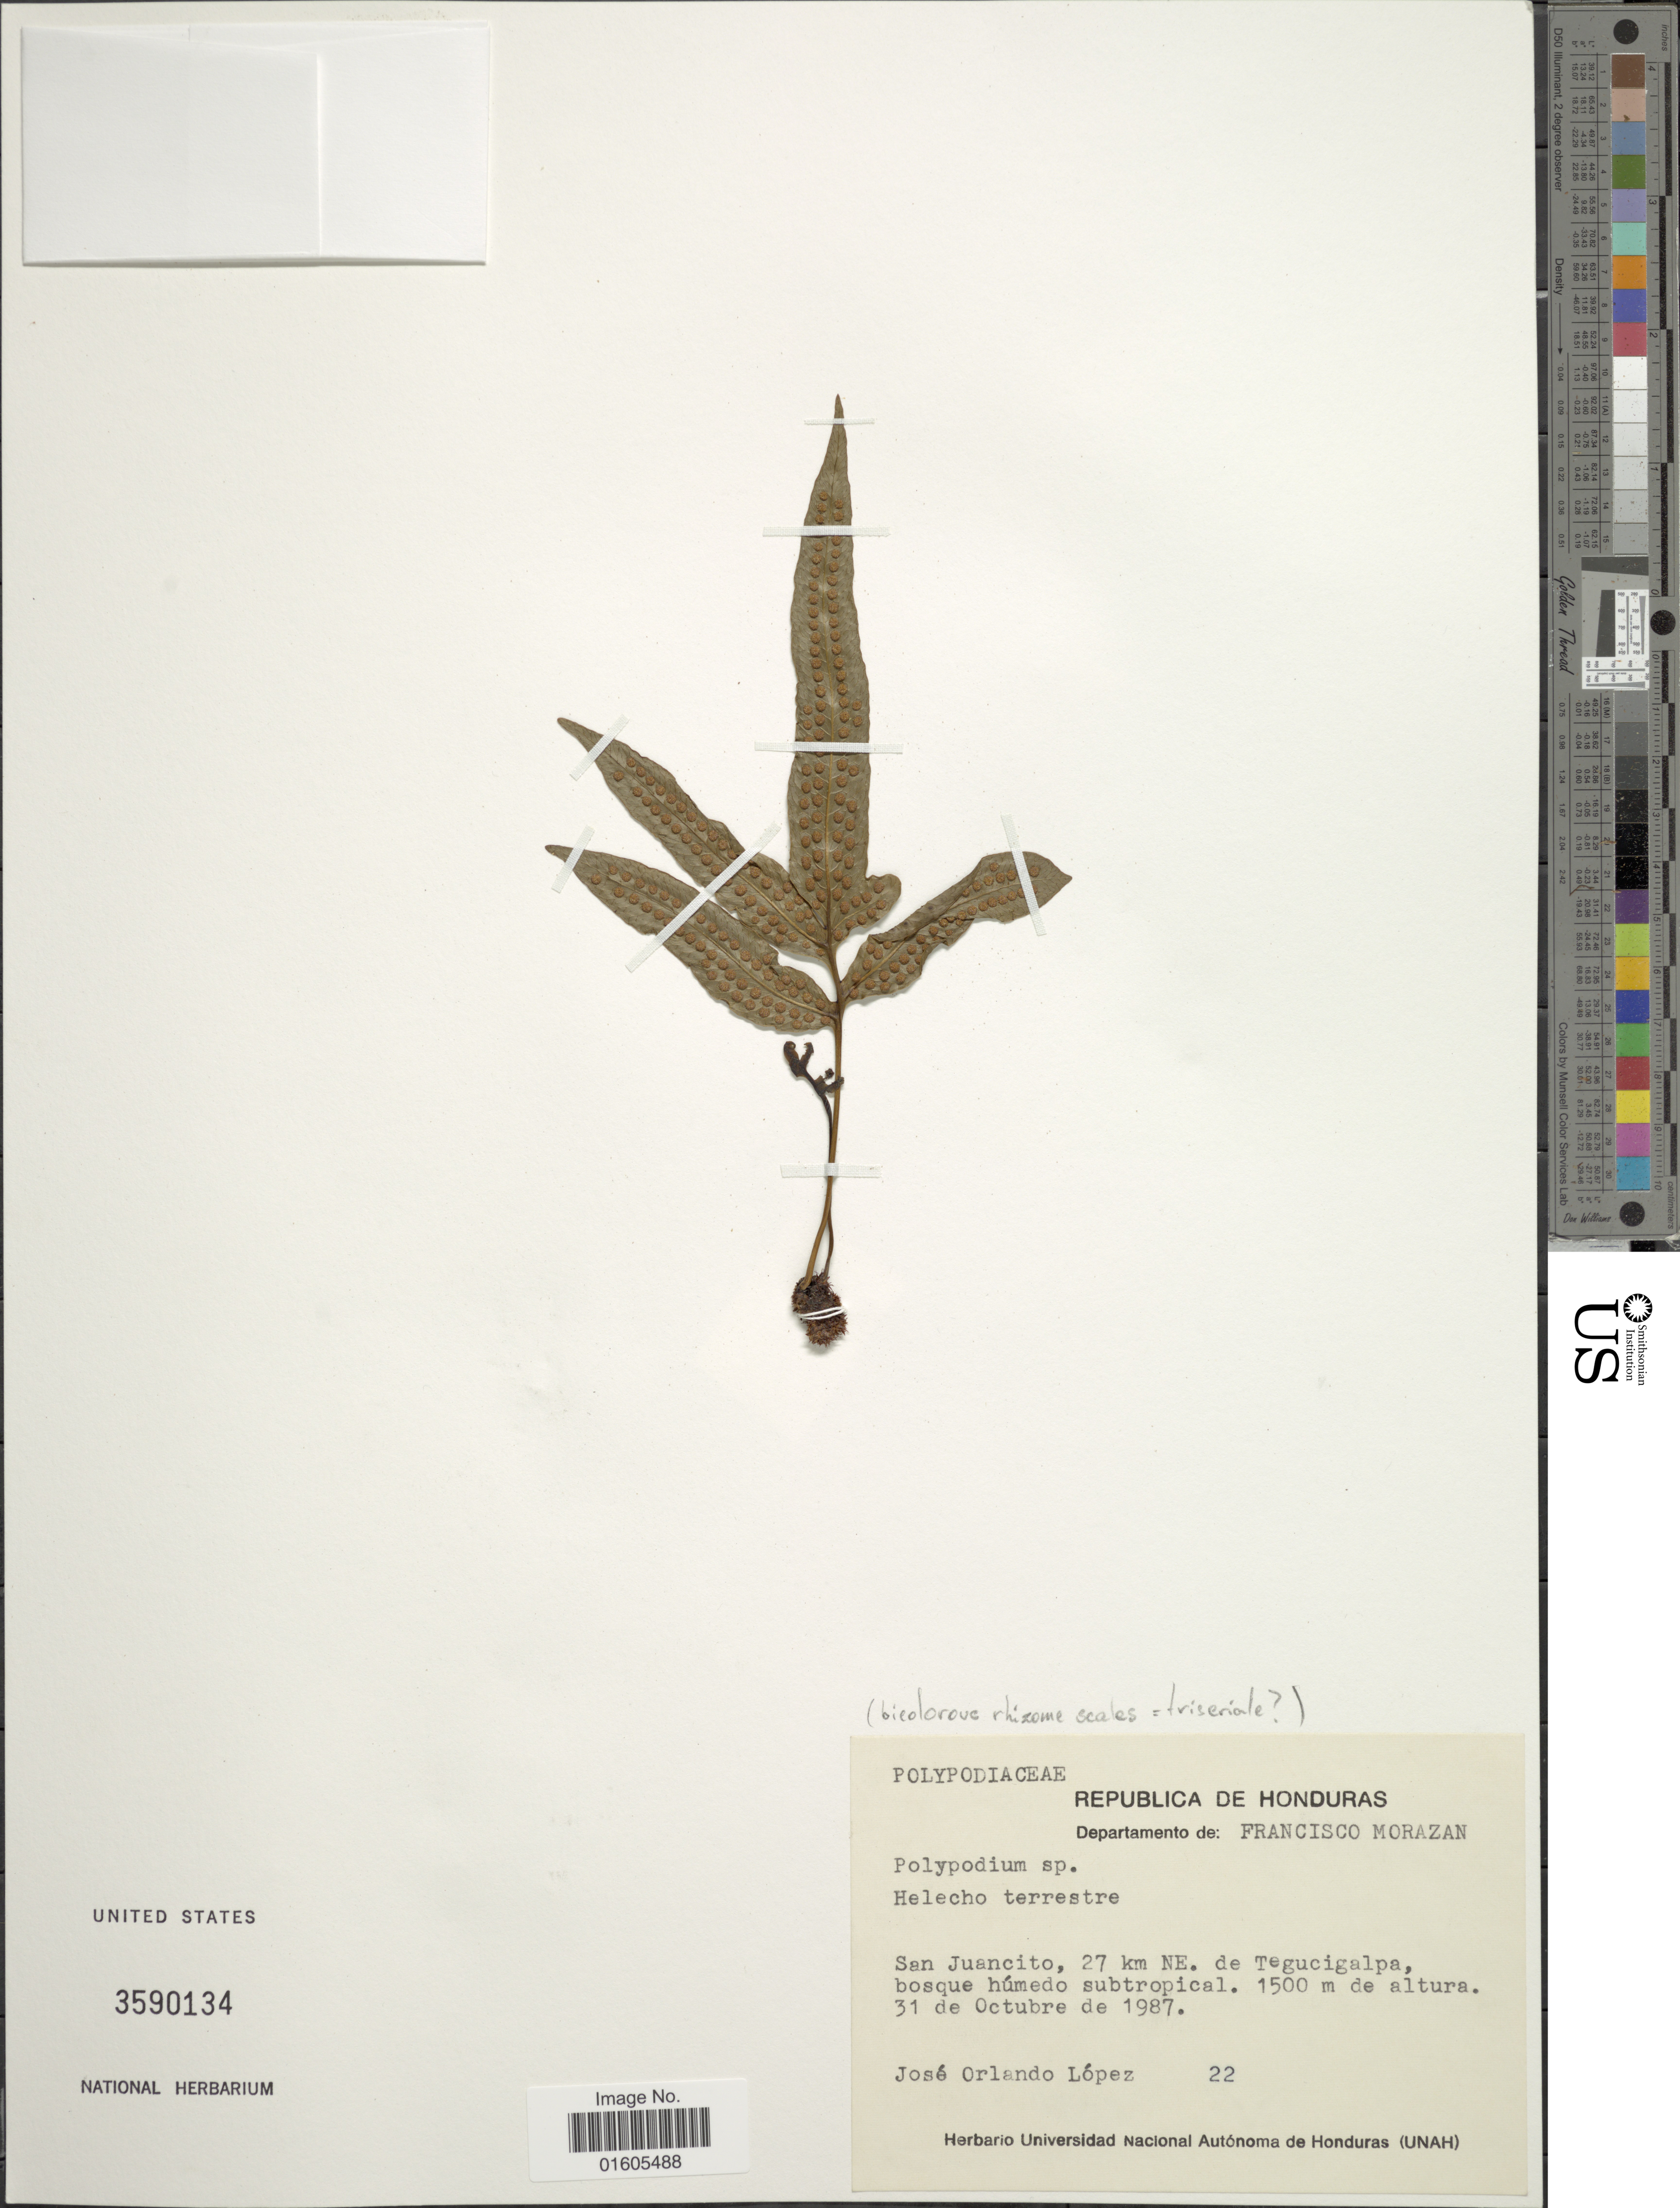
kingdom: Plantae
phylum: Tracheophyta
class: Polypodiopsida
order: Polypodiales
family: Polypodiaceae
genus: Serpocaulon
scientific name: Serpocaulon triseriale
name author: (Sw.) A.R. Sm.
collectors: J. López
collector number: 22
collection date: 1987-10-31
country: Honduras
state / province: Fco. Morazán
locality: San Juancito, 27 km NE de Tegucigalpa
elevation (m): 1500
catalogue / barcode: US 3590134